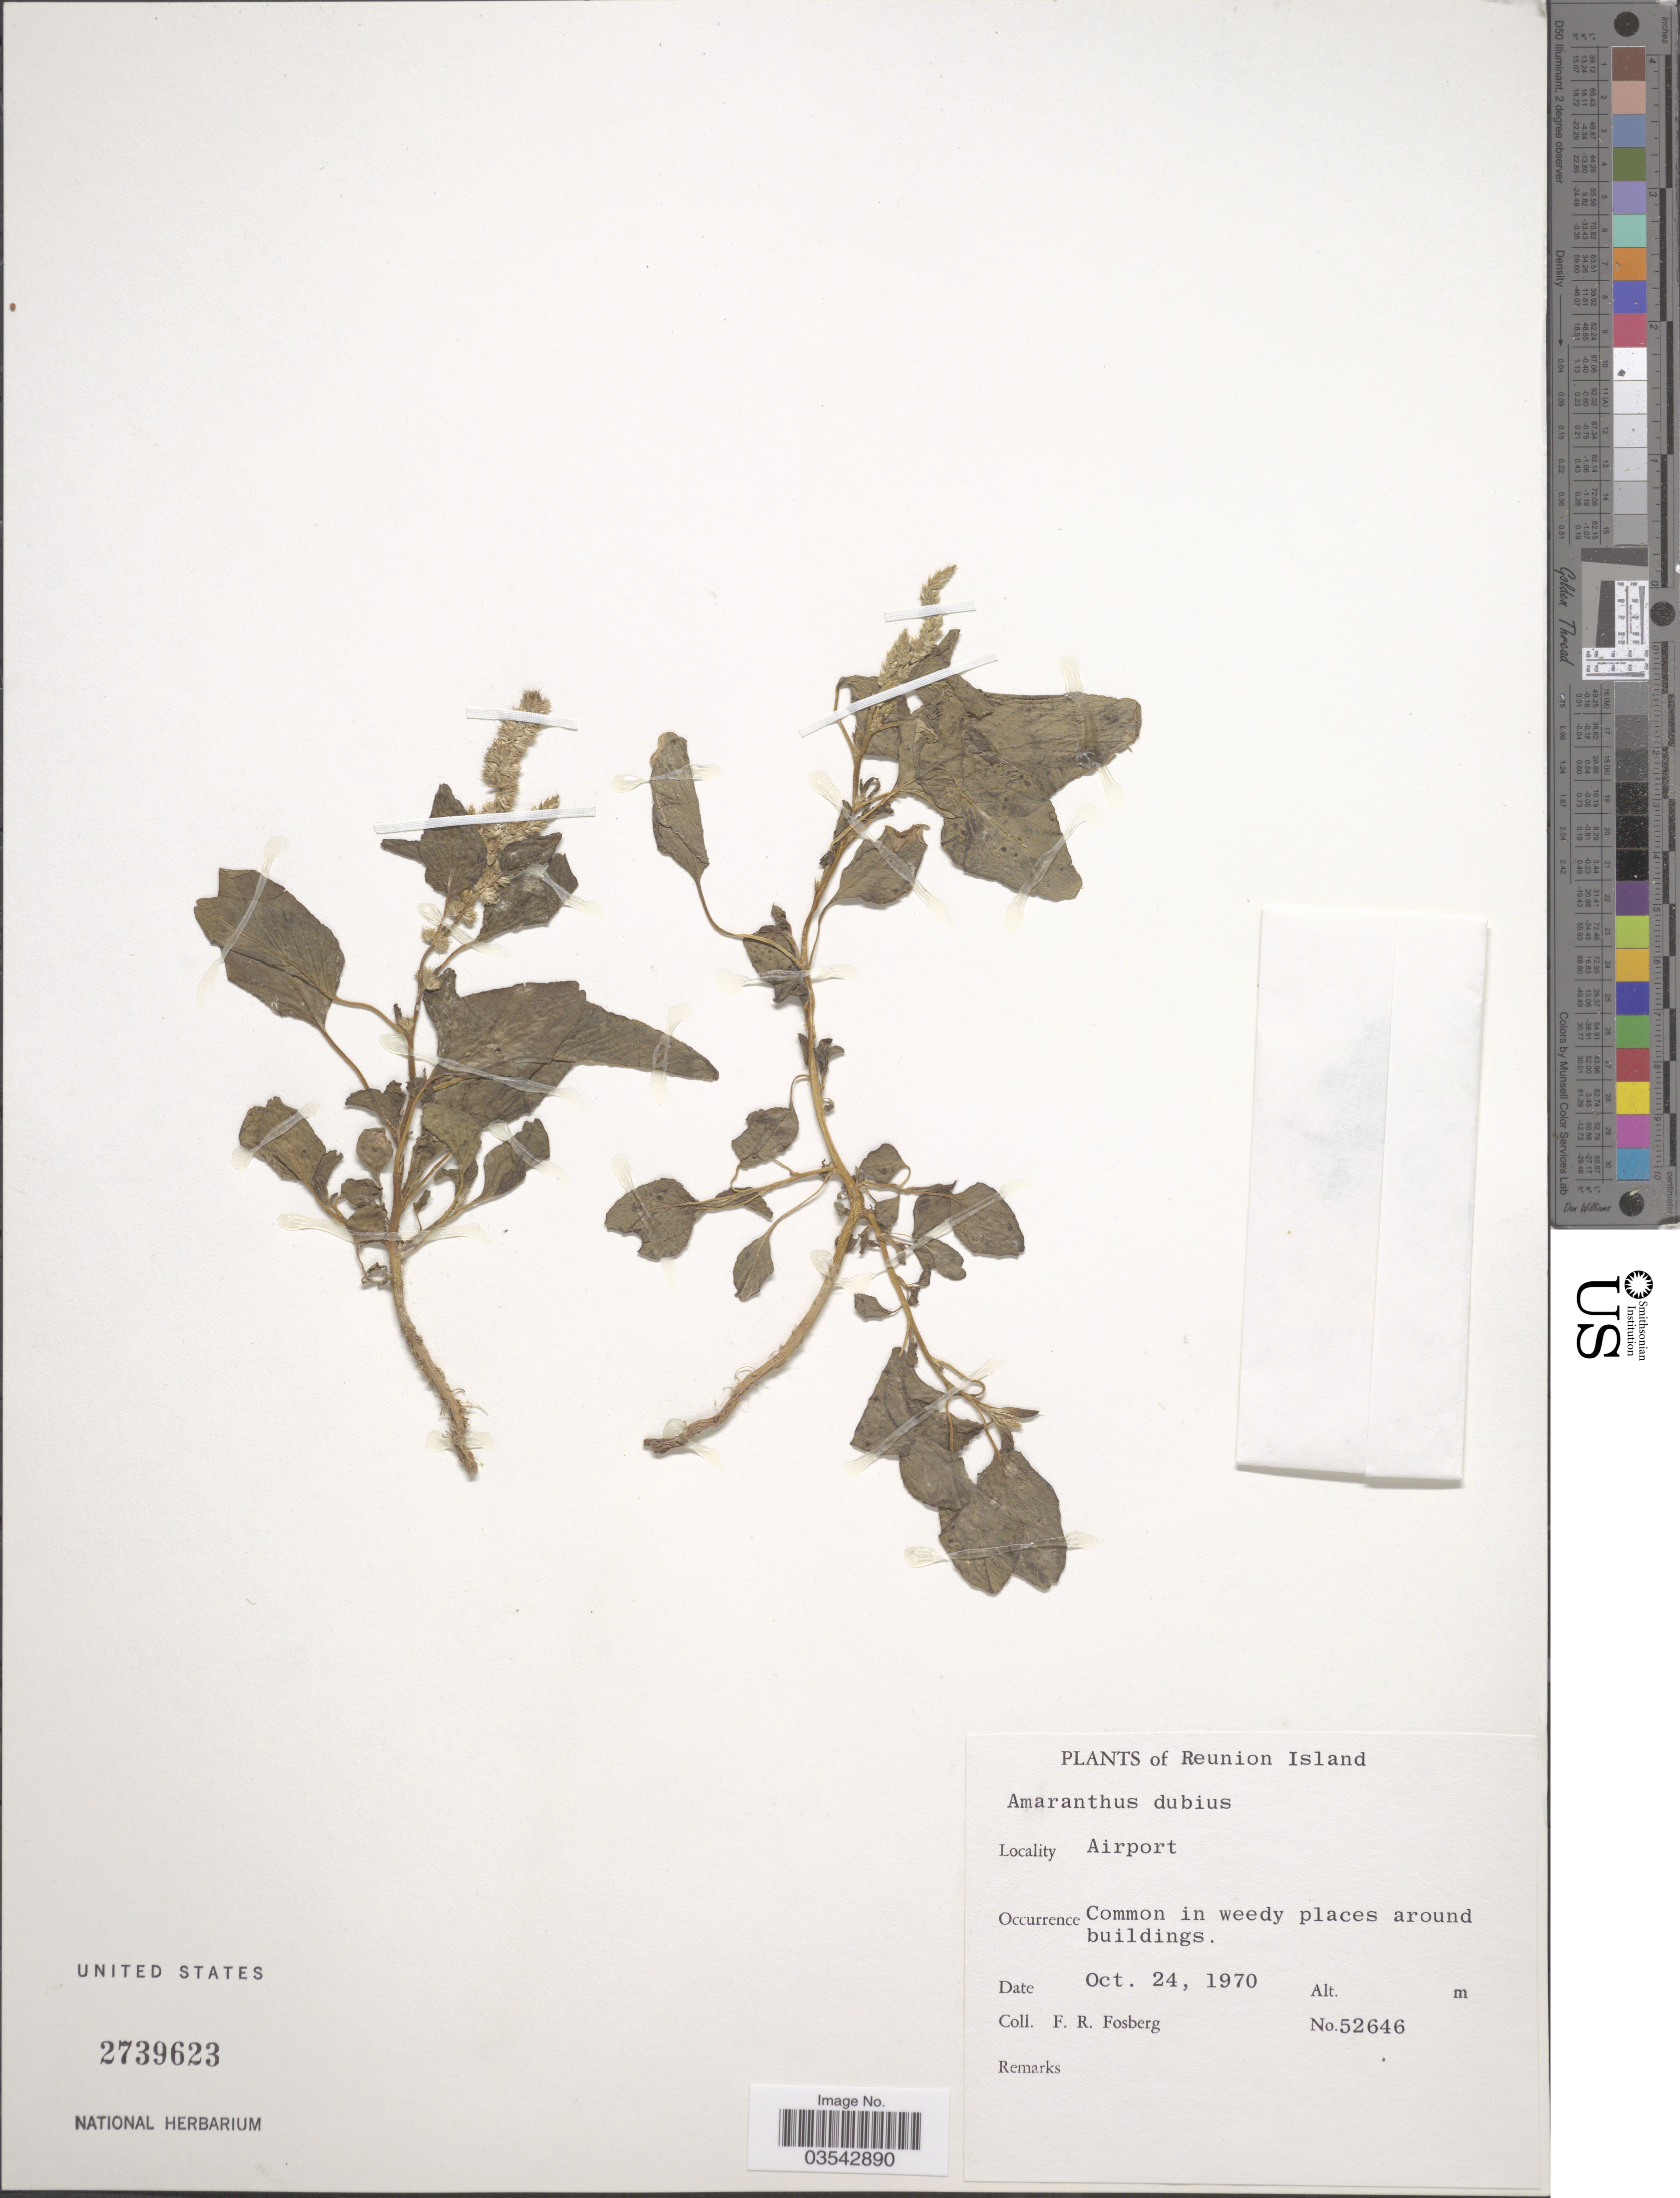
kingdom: Plantae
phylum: Tracheophyta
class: Magnoliopsida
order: Caryophyllales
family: Amaranthaceae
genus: Amaranthus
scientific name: Amaranthus dubius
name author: Mart. ex Thell.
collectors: F. R. Fosberg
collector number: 52646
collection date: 1970-10-24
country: Reunion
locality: Reunion Island. Airport.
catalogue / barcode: US 2739623